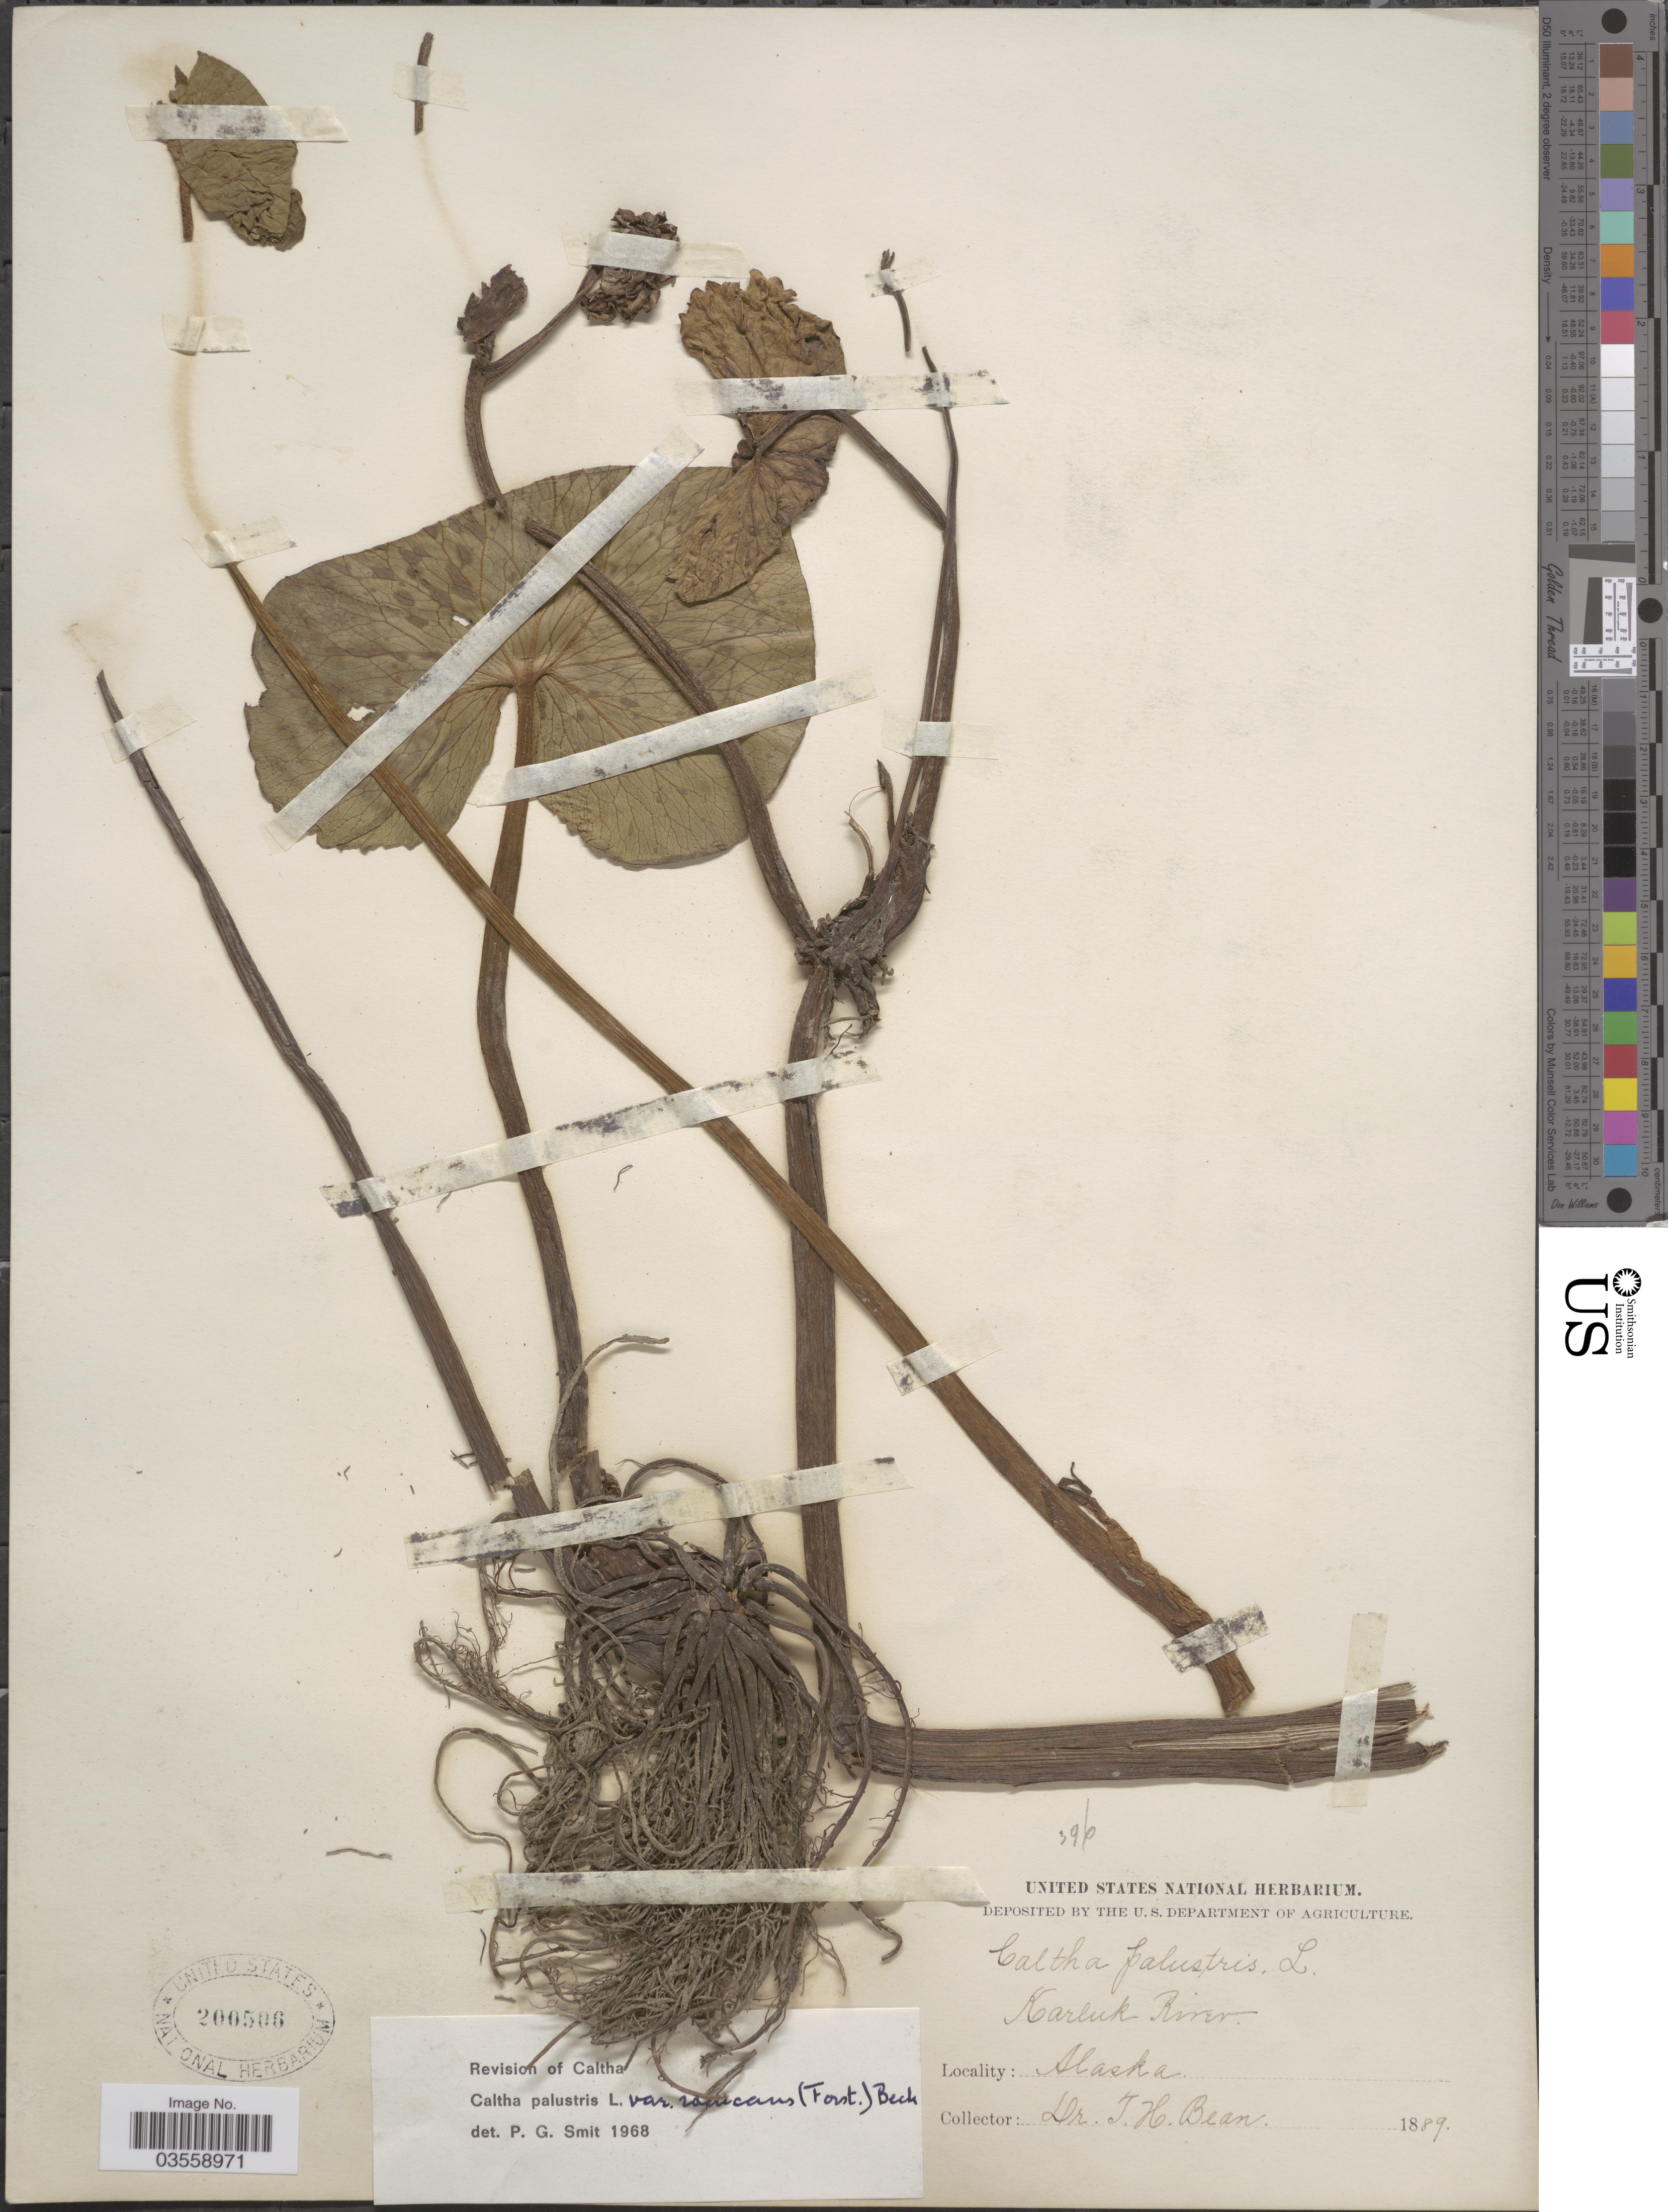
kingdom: Plantae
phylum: Tracheophyta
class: Magnoliopsida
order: Ranunculales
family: Ranunculaceae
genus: Caltha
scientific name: Caltha palustris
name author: L.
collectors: T. Bean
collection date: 1889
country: United States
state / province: Alaska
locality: Karluk River.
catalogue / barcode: US 200506